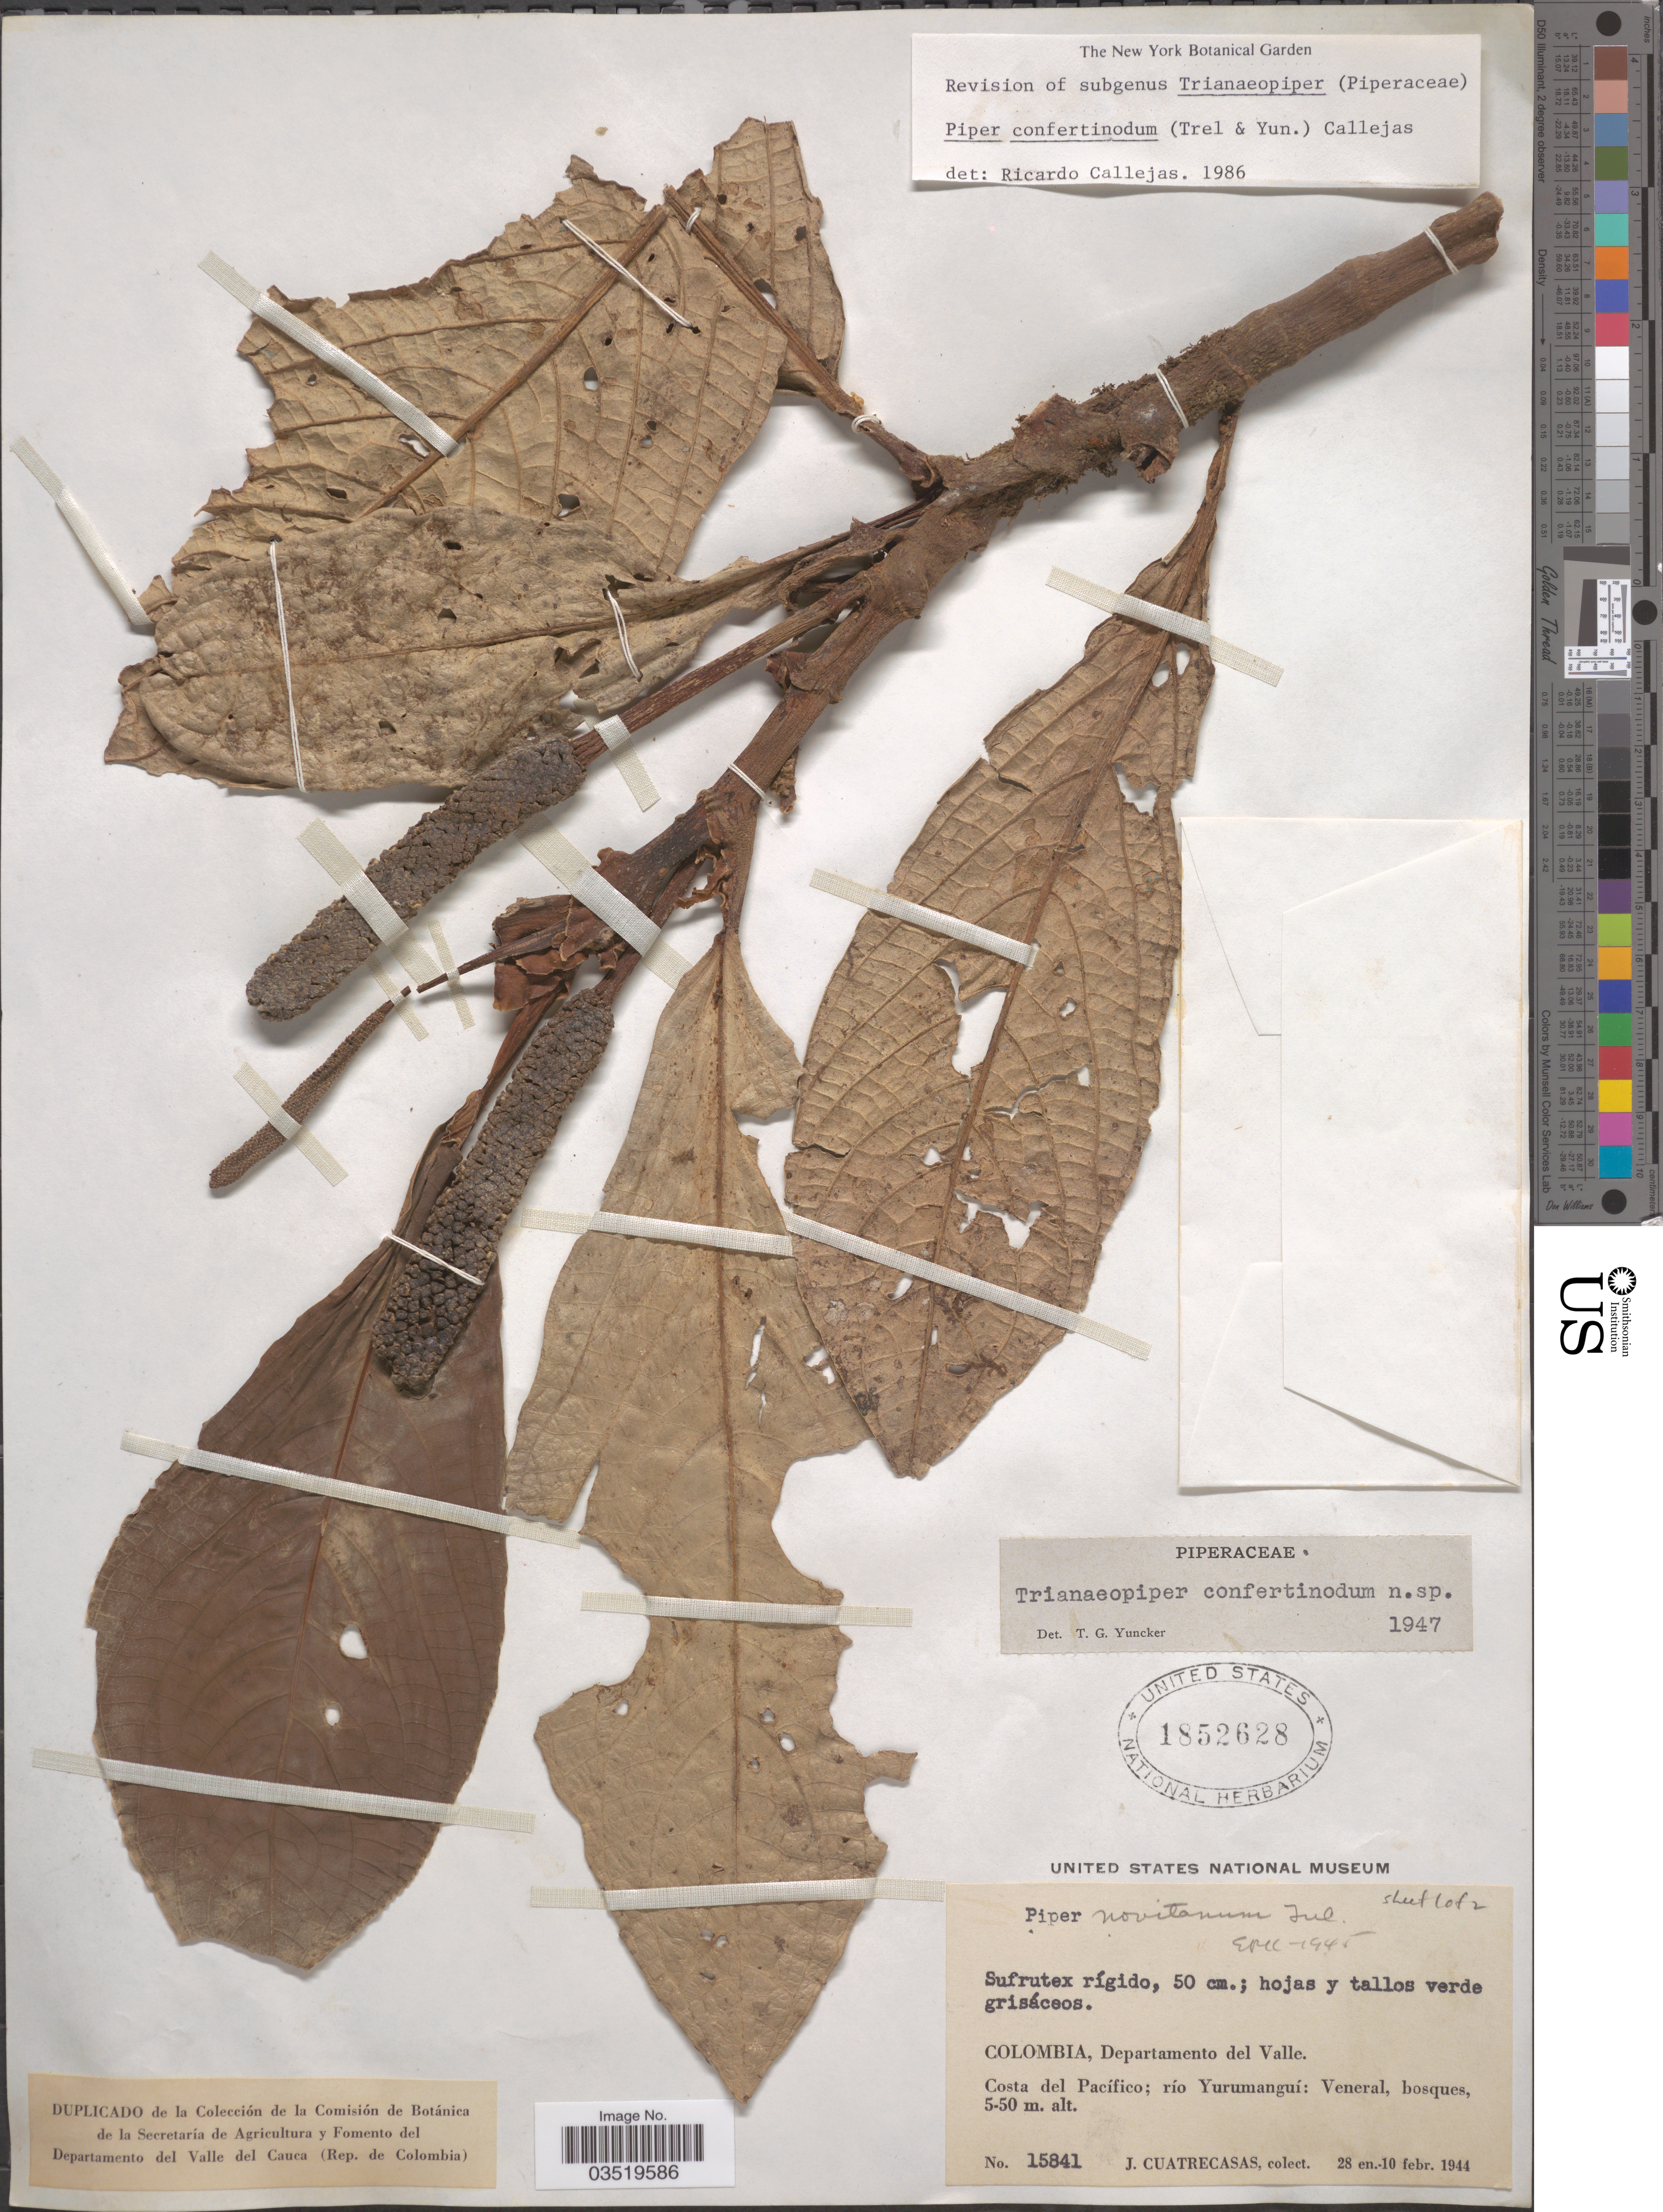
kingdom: Plantae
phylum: Tracheophyta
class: Magnoliopsida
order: Piperales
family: Piperaceae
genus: Piper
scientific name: Piper confertinodum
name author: (Trel. & Yunck.) Callejas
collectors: J. Cuatrecasas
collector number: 15841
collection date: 1944-01-28/1944-02-10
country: Colombia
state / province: Valle del Cauca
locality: Departamento del Valle. Costa del Pacífico; río Yurumanguí: Veneral, bosques.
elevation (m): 5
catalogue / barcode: US 1852628